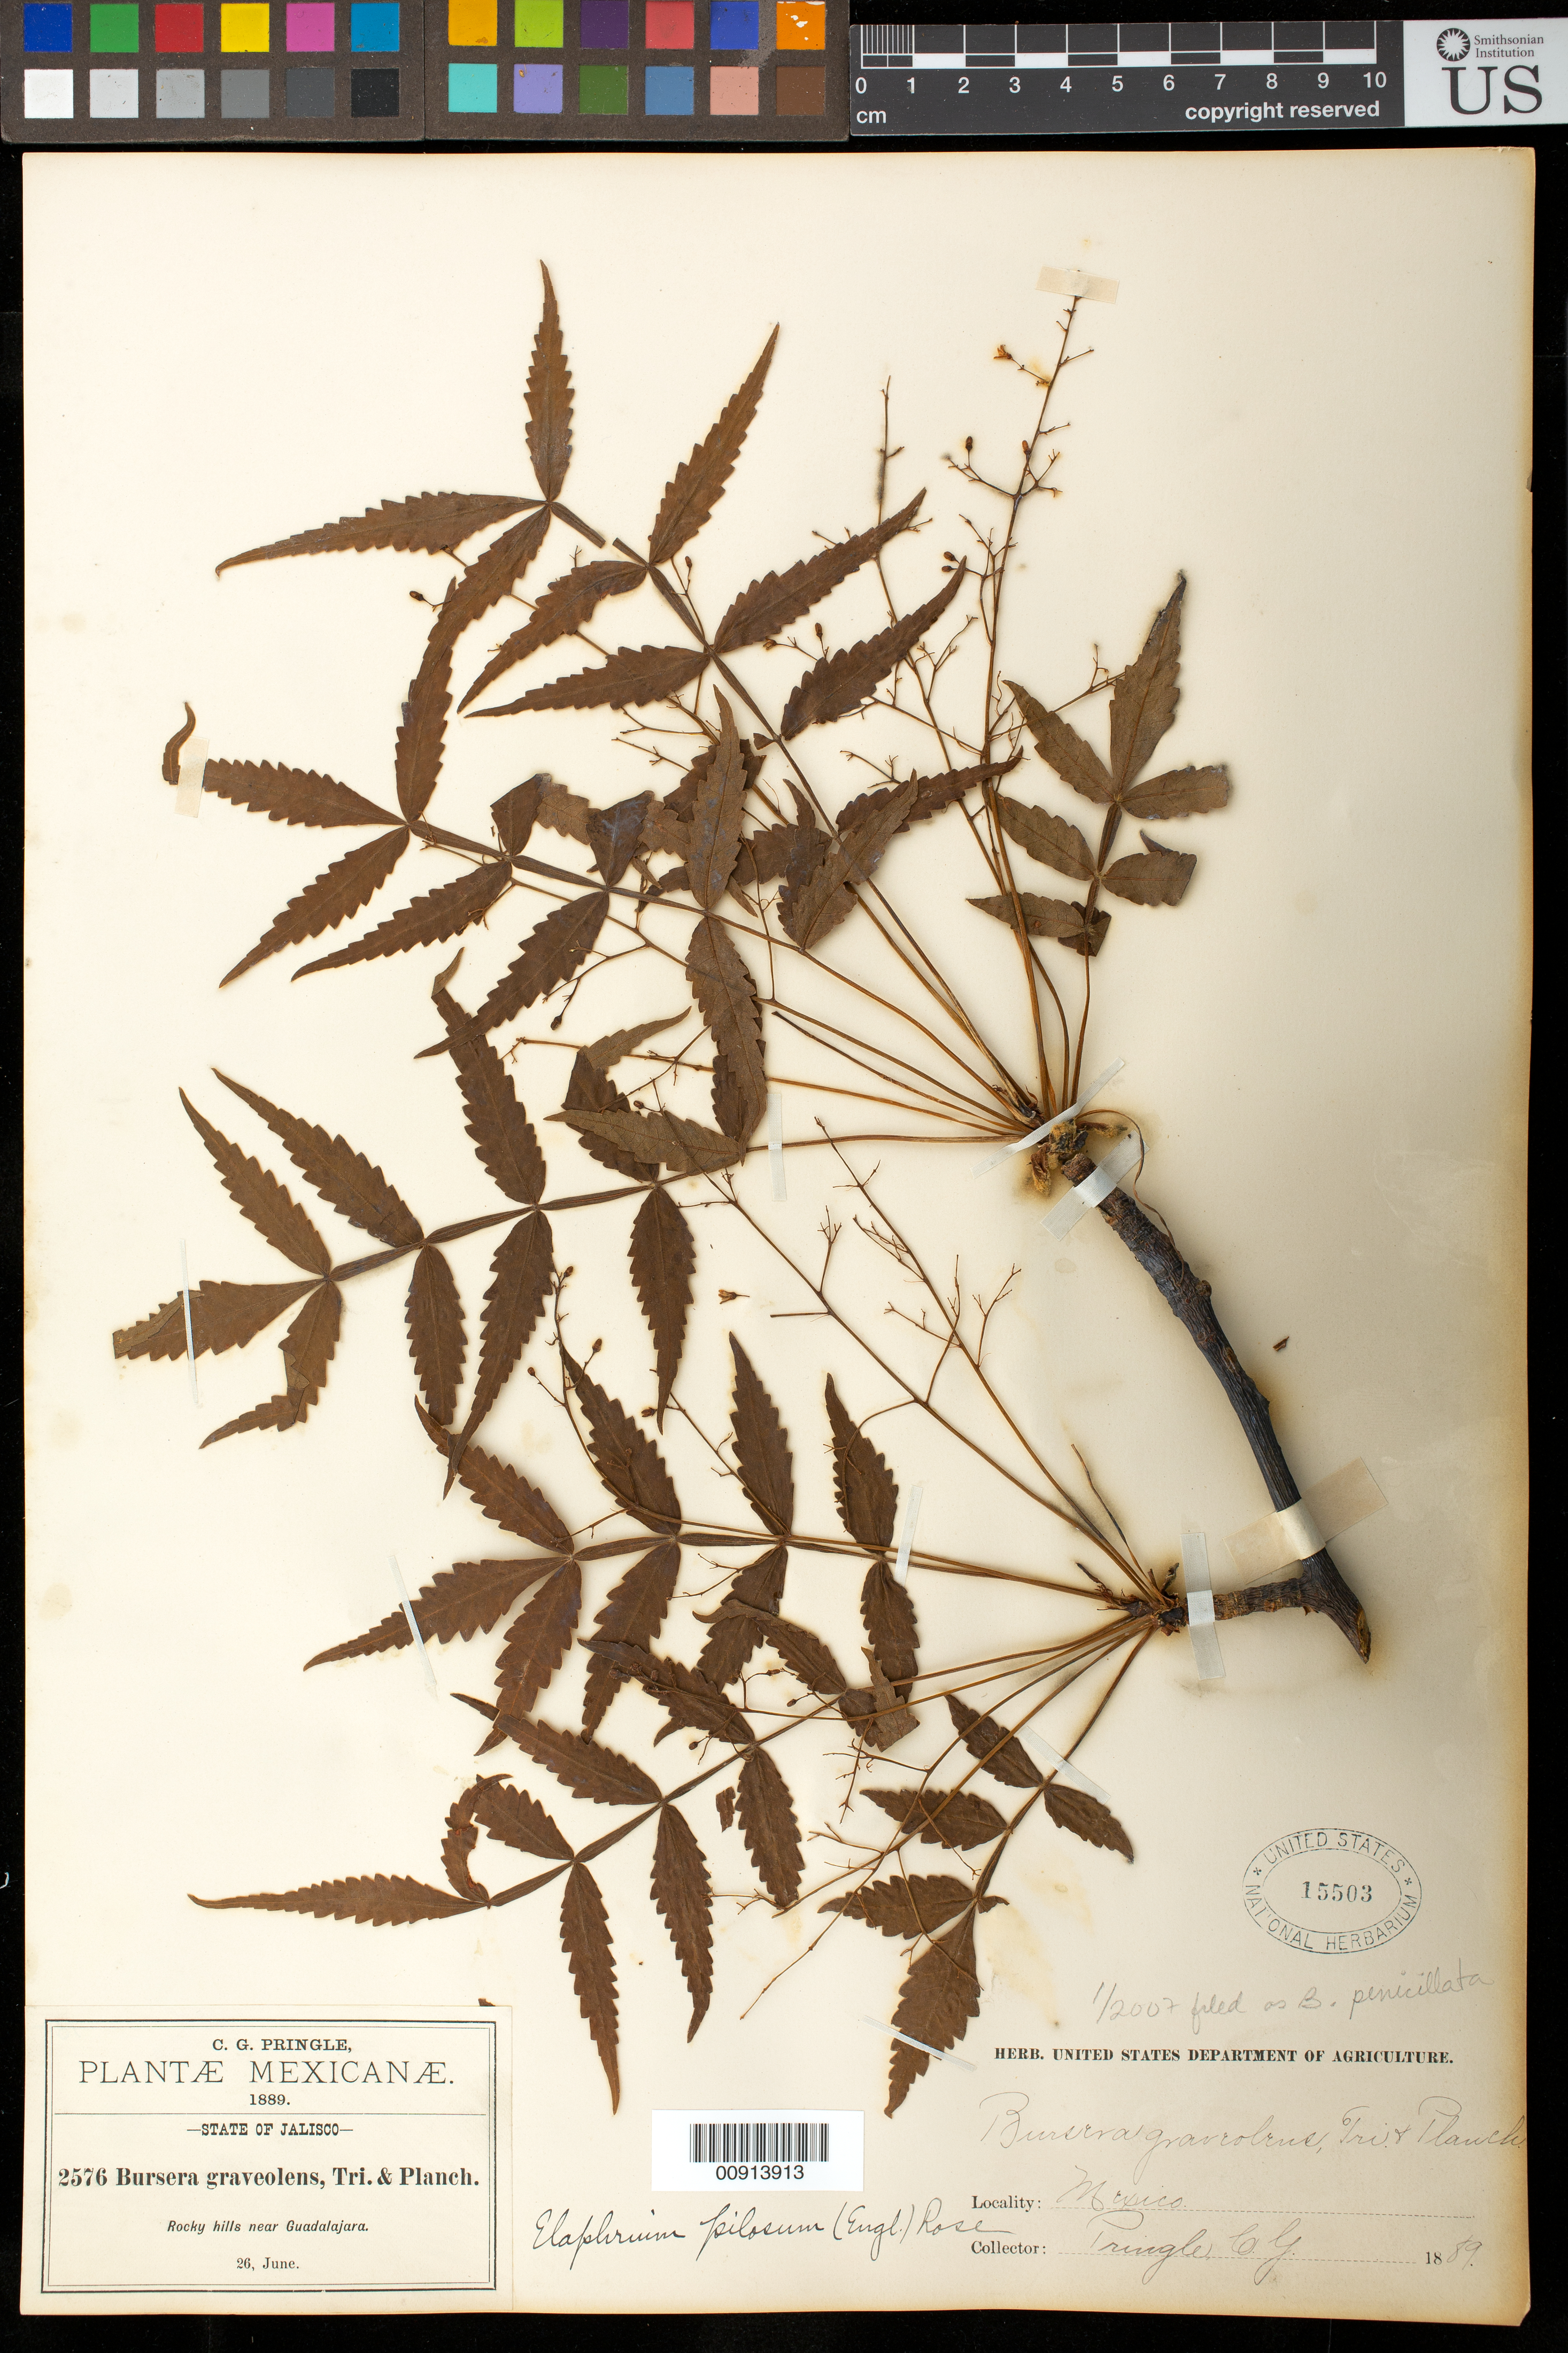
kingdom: Plantae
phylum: Tracheophyta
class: Magnoliopsida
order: Sapindales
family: Burseraceae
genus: Bursera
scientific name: Bursera penicillata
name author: (DC.) Engl.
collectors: C. G. Pringle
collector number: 2576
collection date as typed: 26 Jun 1889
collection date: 1889-06-26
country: Mexico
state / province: Jalisco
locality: Near Guadalajara, Jalisco.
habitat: Rocky hills.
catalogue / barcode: US 15503